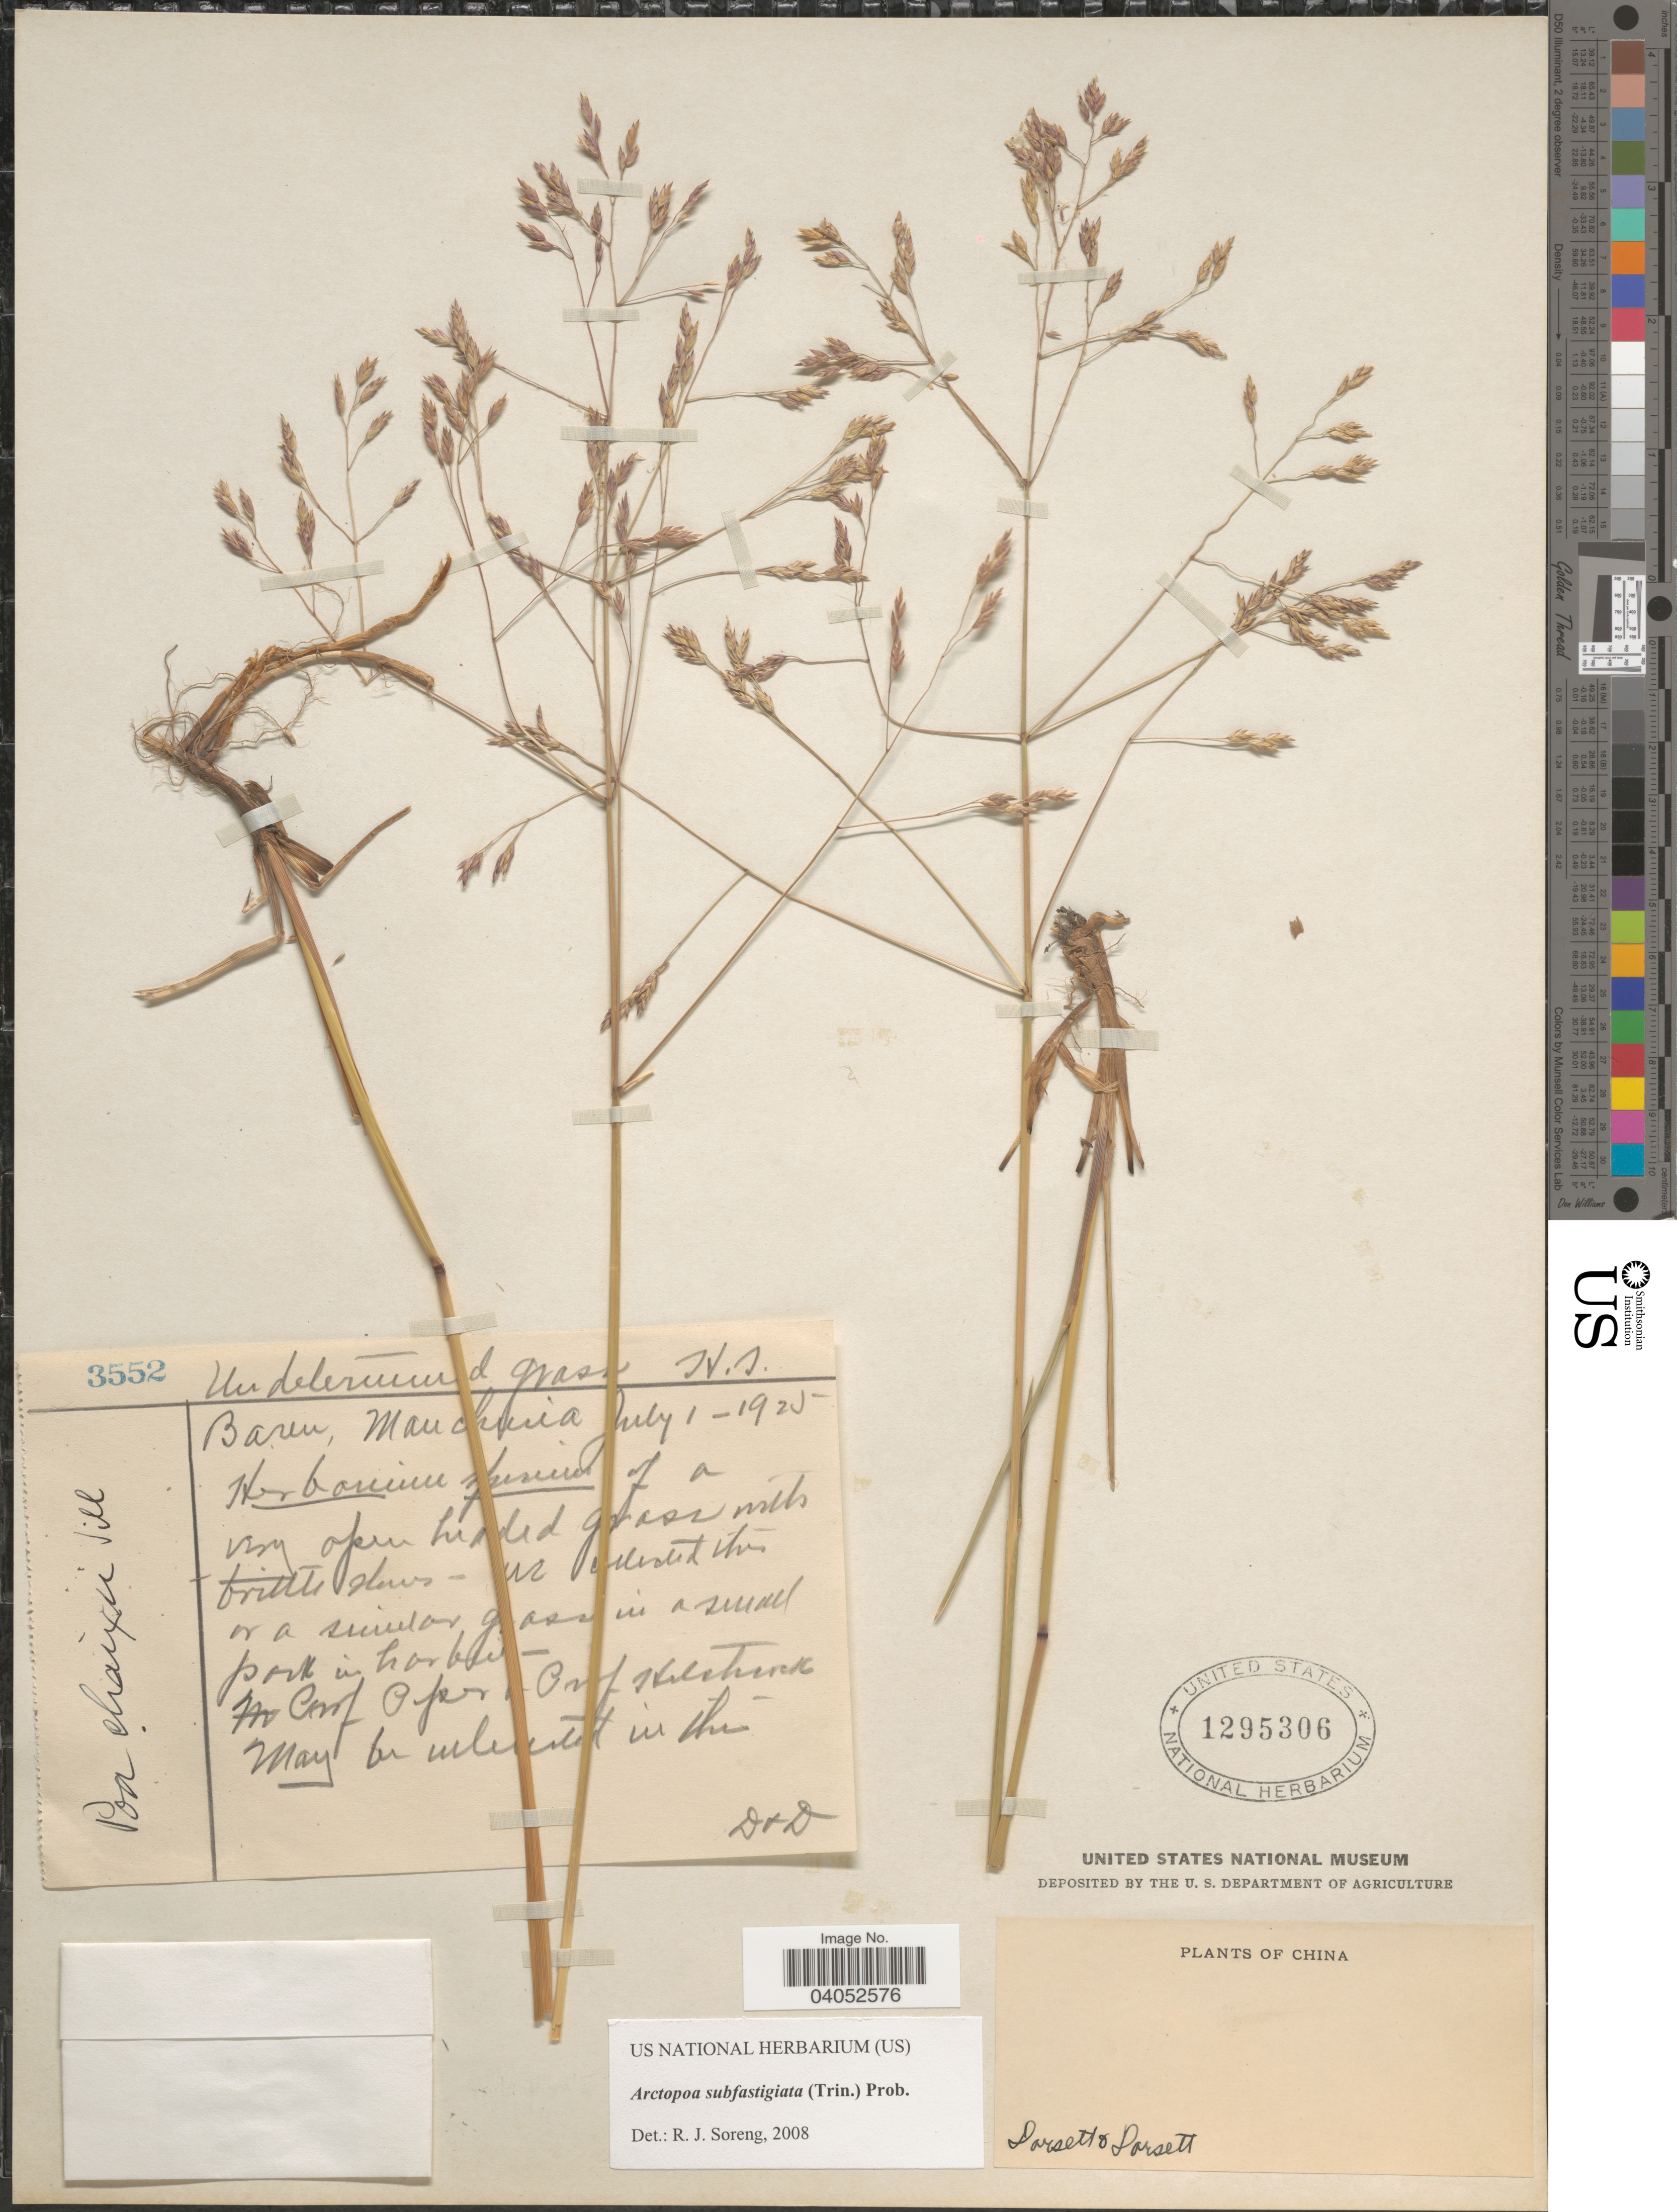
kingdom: Plantae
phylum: Tracheophyta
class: Liliopsida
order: Poales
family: Poaceae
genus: Arctopoa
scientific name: Arctopoa subfastigiata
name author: (Trin.) Prob.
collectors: -- Dorsett & -- Dorsett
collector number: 3552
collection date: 1925-07-01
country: China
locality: Baren, Manchuria.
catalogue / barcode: US 1295306